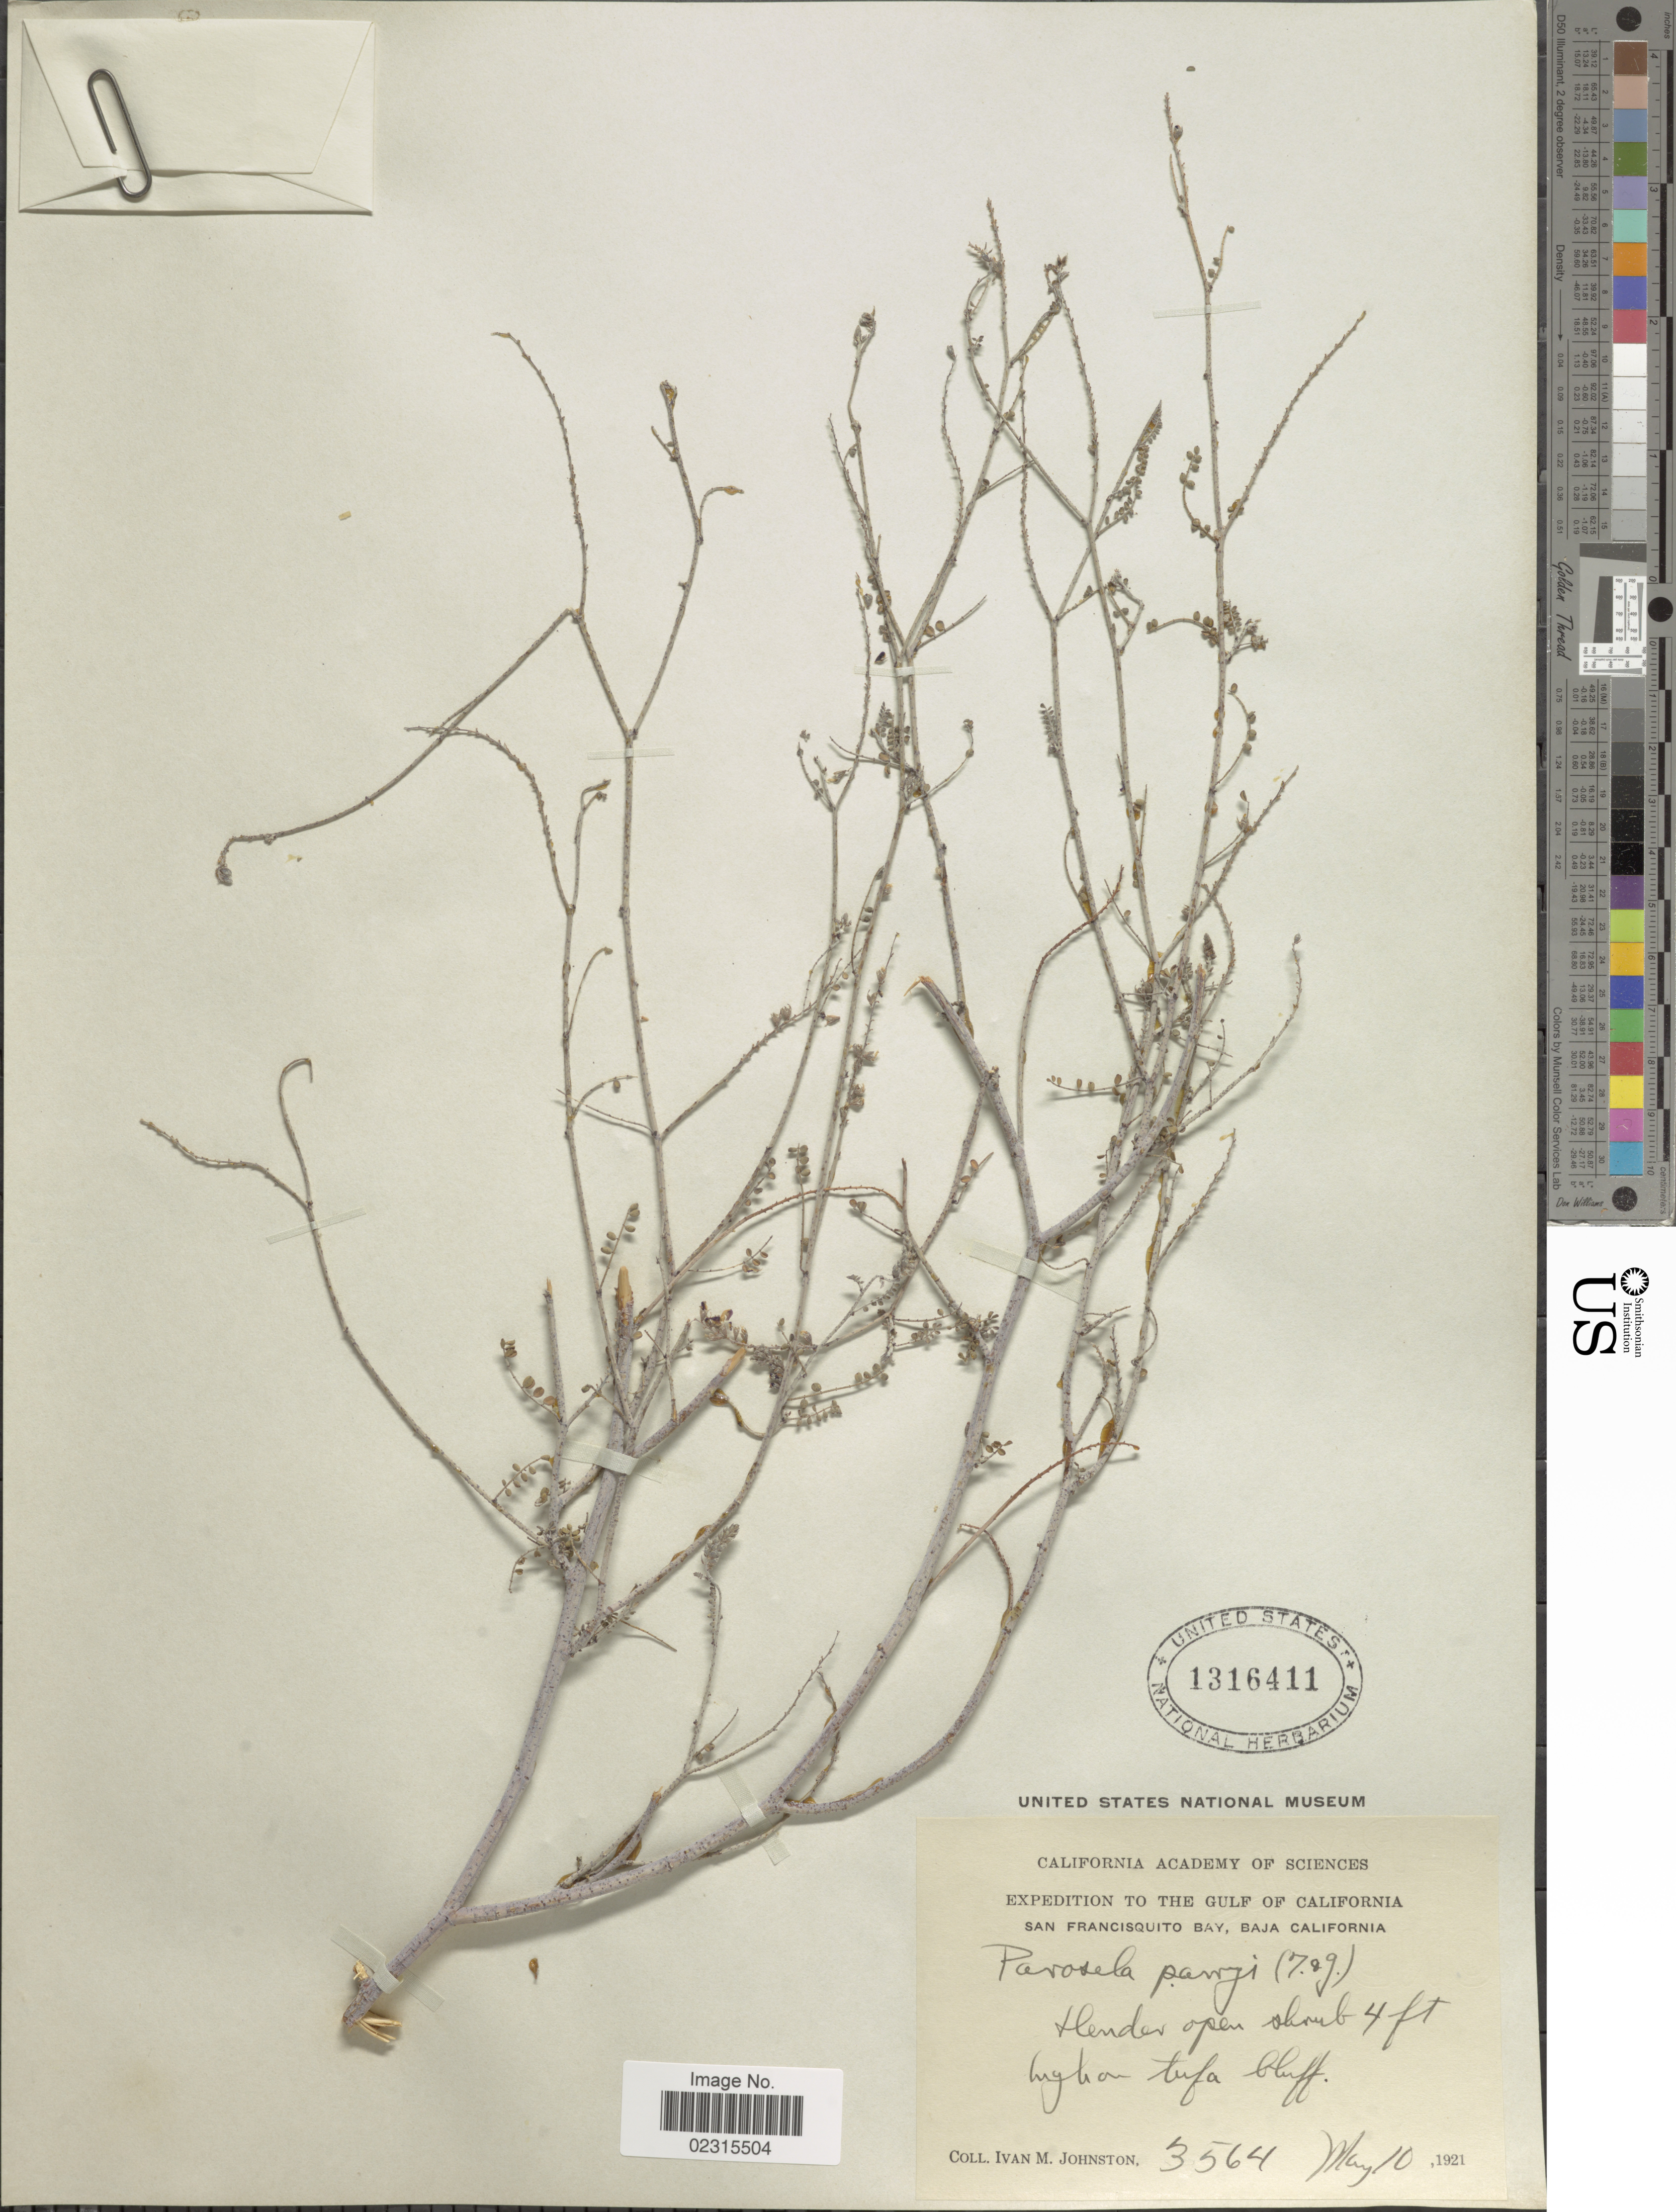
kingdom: Plantae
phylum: Tracheophyta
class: Magnoliopsida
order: Fabales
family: Fabaceae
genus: Marina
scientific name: Marina parryi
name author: (Torr. & A. Gray) Barneby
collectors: I.M. Johnston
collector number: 3564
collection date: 1921-05-10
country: Mexico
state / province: Baja California Norte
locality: San Francisquito bay, High on tufa bluff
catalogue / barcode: US 11316411